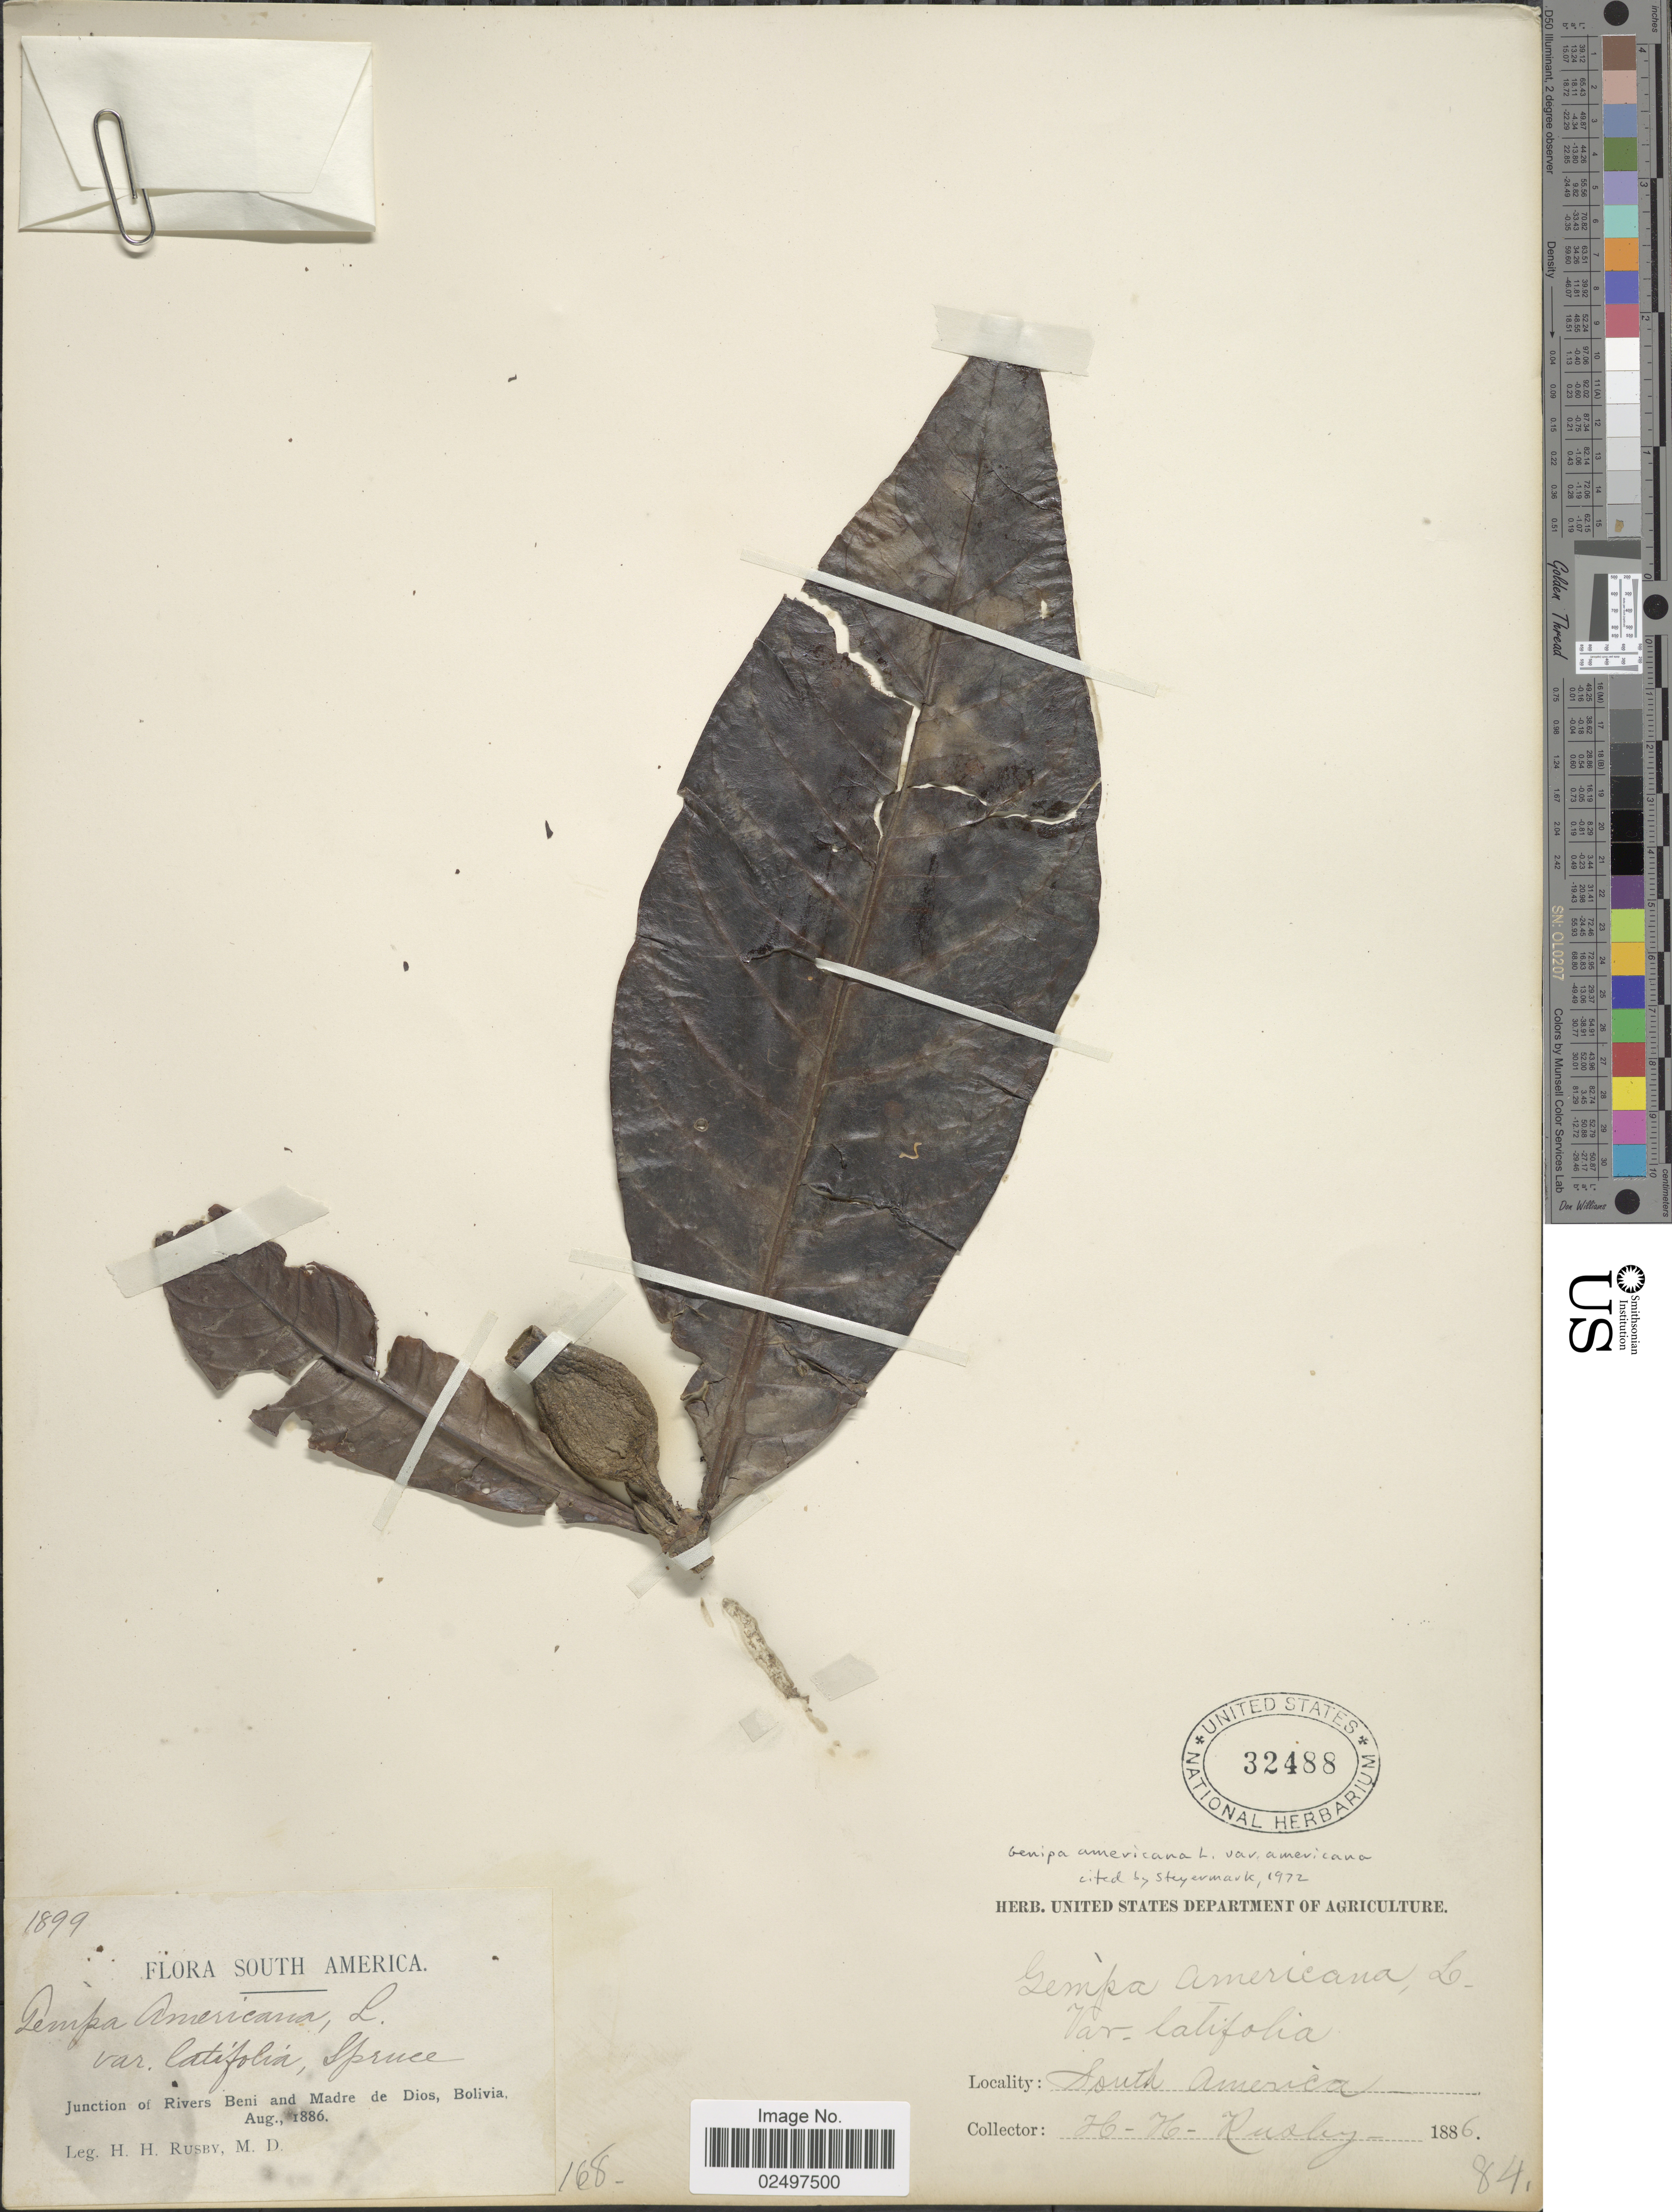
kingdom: Plantae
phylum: Tracheophyta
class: Magnoliopsida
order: Gentianales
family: Rubiaceae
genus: Genipa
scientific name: Genipa americana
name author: L.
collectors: H. H. Rusby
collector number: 1899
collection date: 1886-08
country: Bolivia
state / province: Beni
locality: Junction of Rivers Beni and Madre de Dios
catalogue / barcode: US 32488